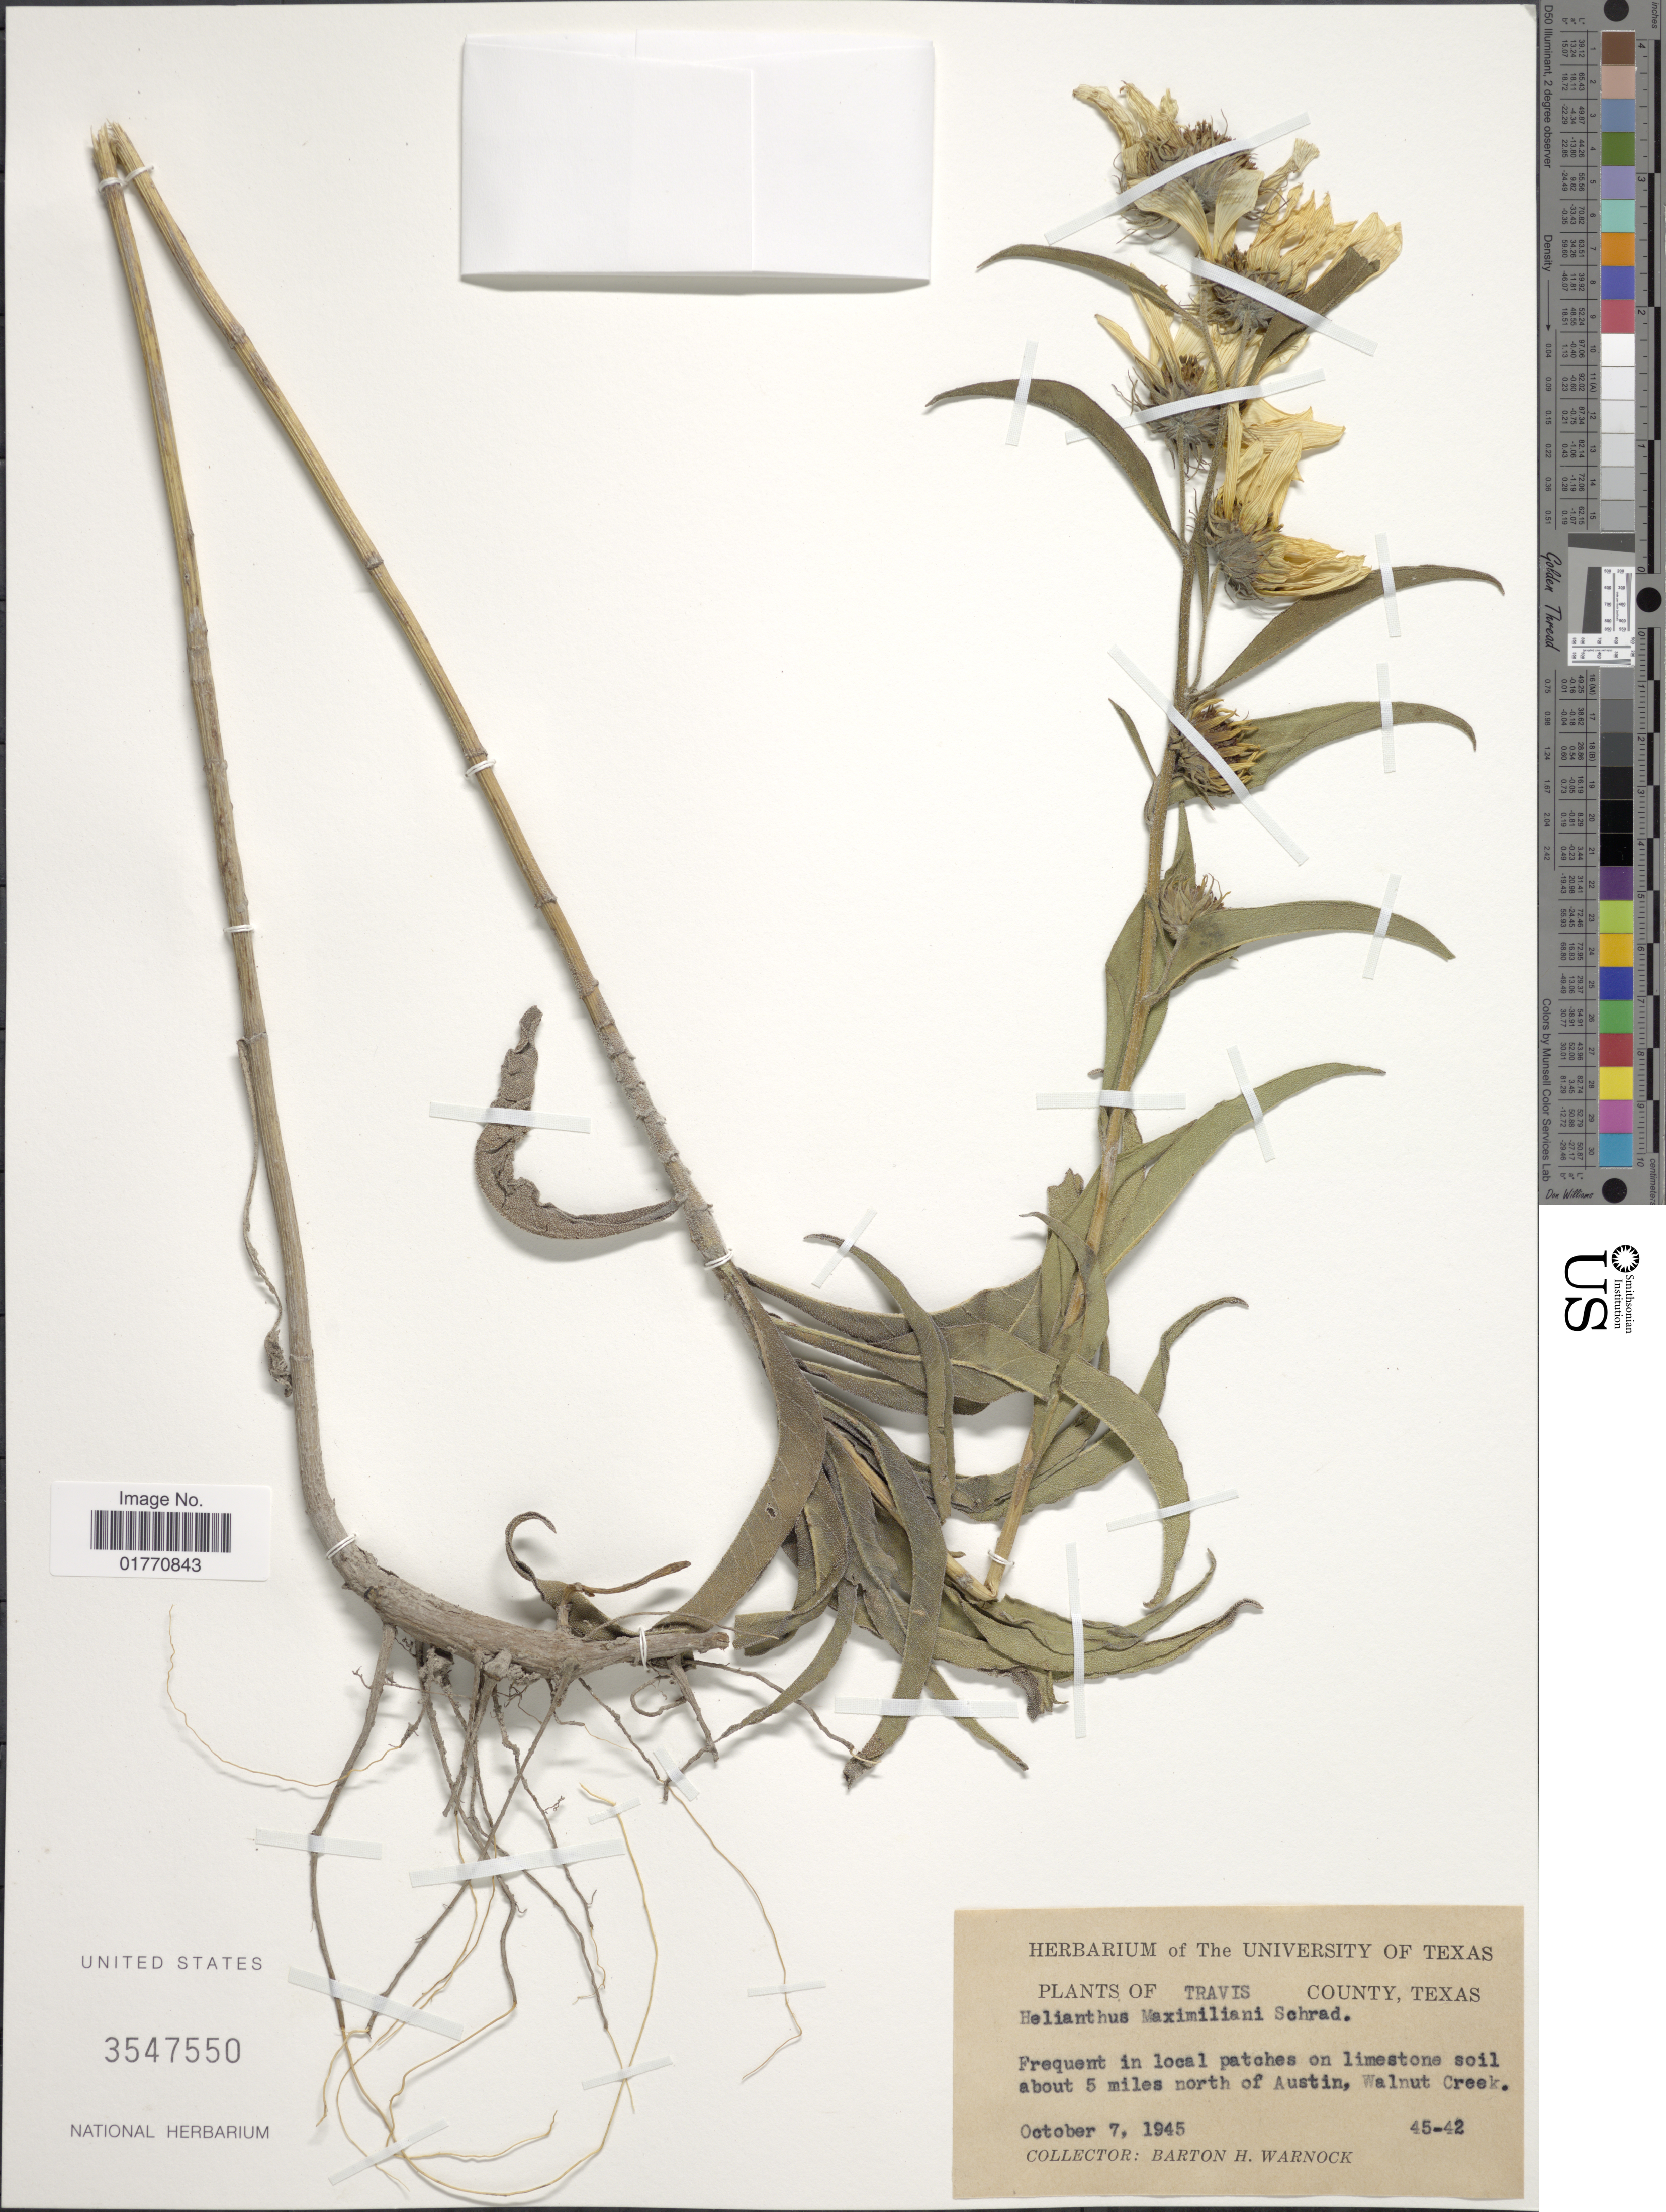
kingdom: Plantae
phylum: Tracheophyta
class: Magnoliopsida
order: Asterales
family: Asteraceae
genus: Helianthus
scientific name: Helianthus maximiliani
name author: Schrad.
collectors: B. H. Warnock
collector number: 45-42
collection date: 1945-10-07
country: United States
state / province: Texas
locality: Travis County, in local patches on limestone soil about 5 miles north of Austin, Walnut Creek.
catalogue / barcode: US 3547550